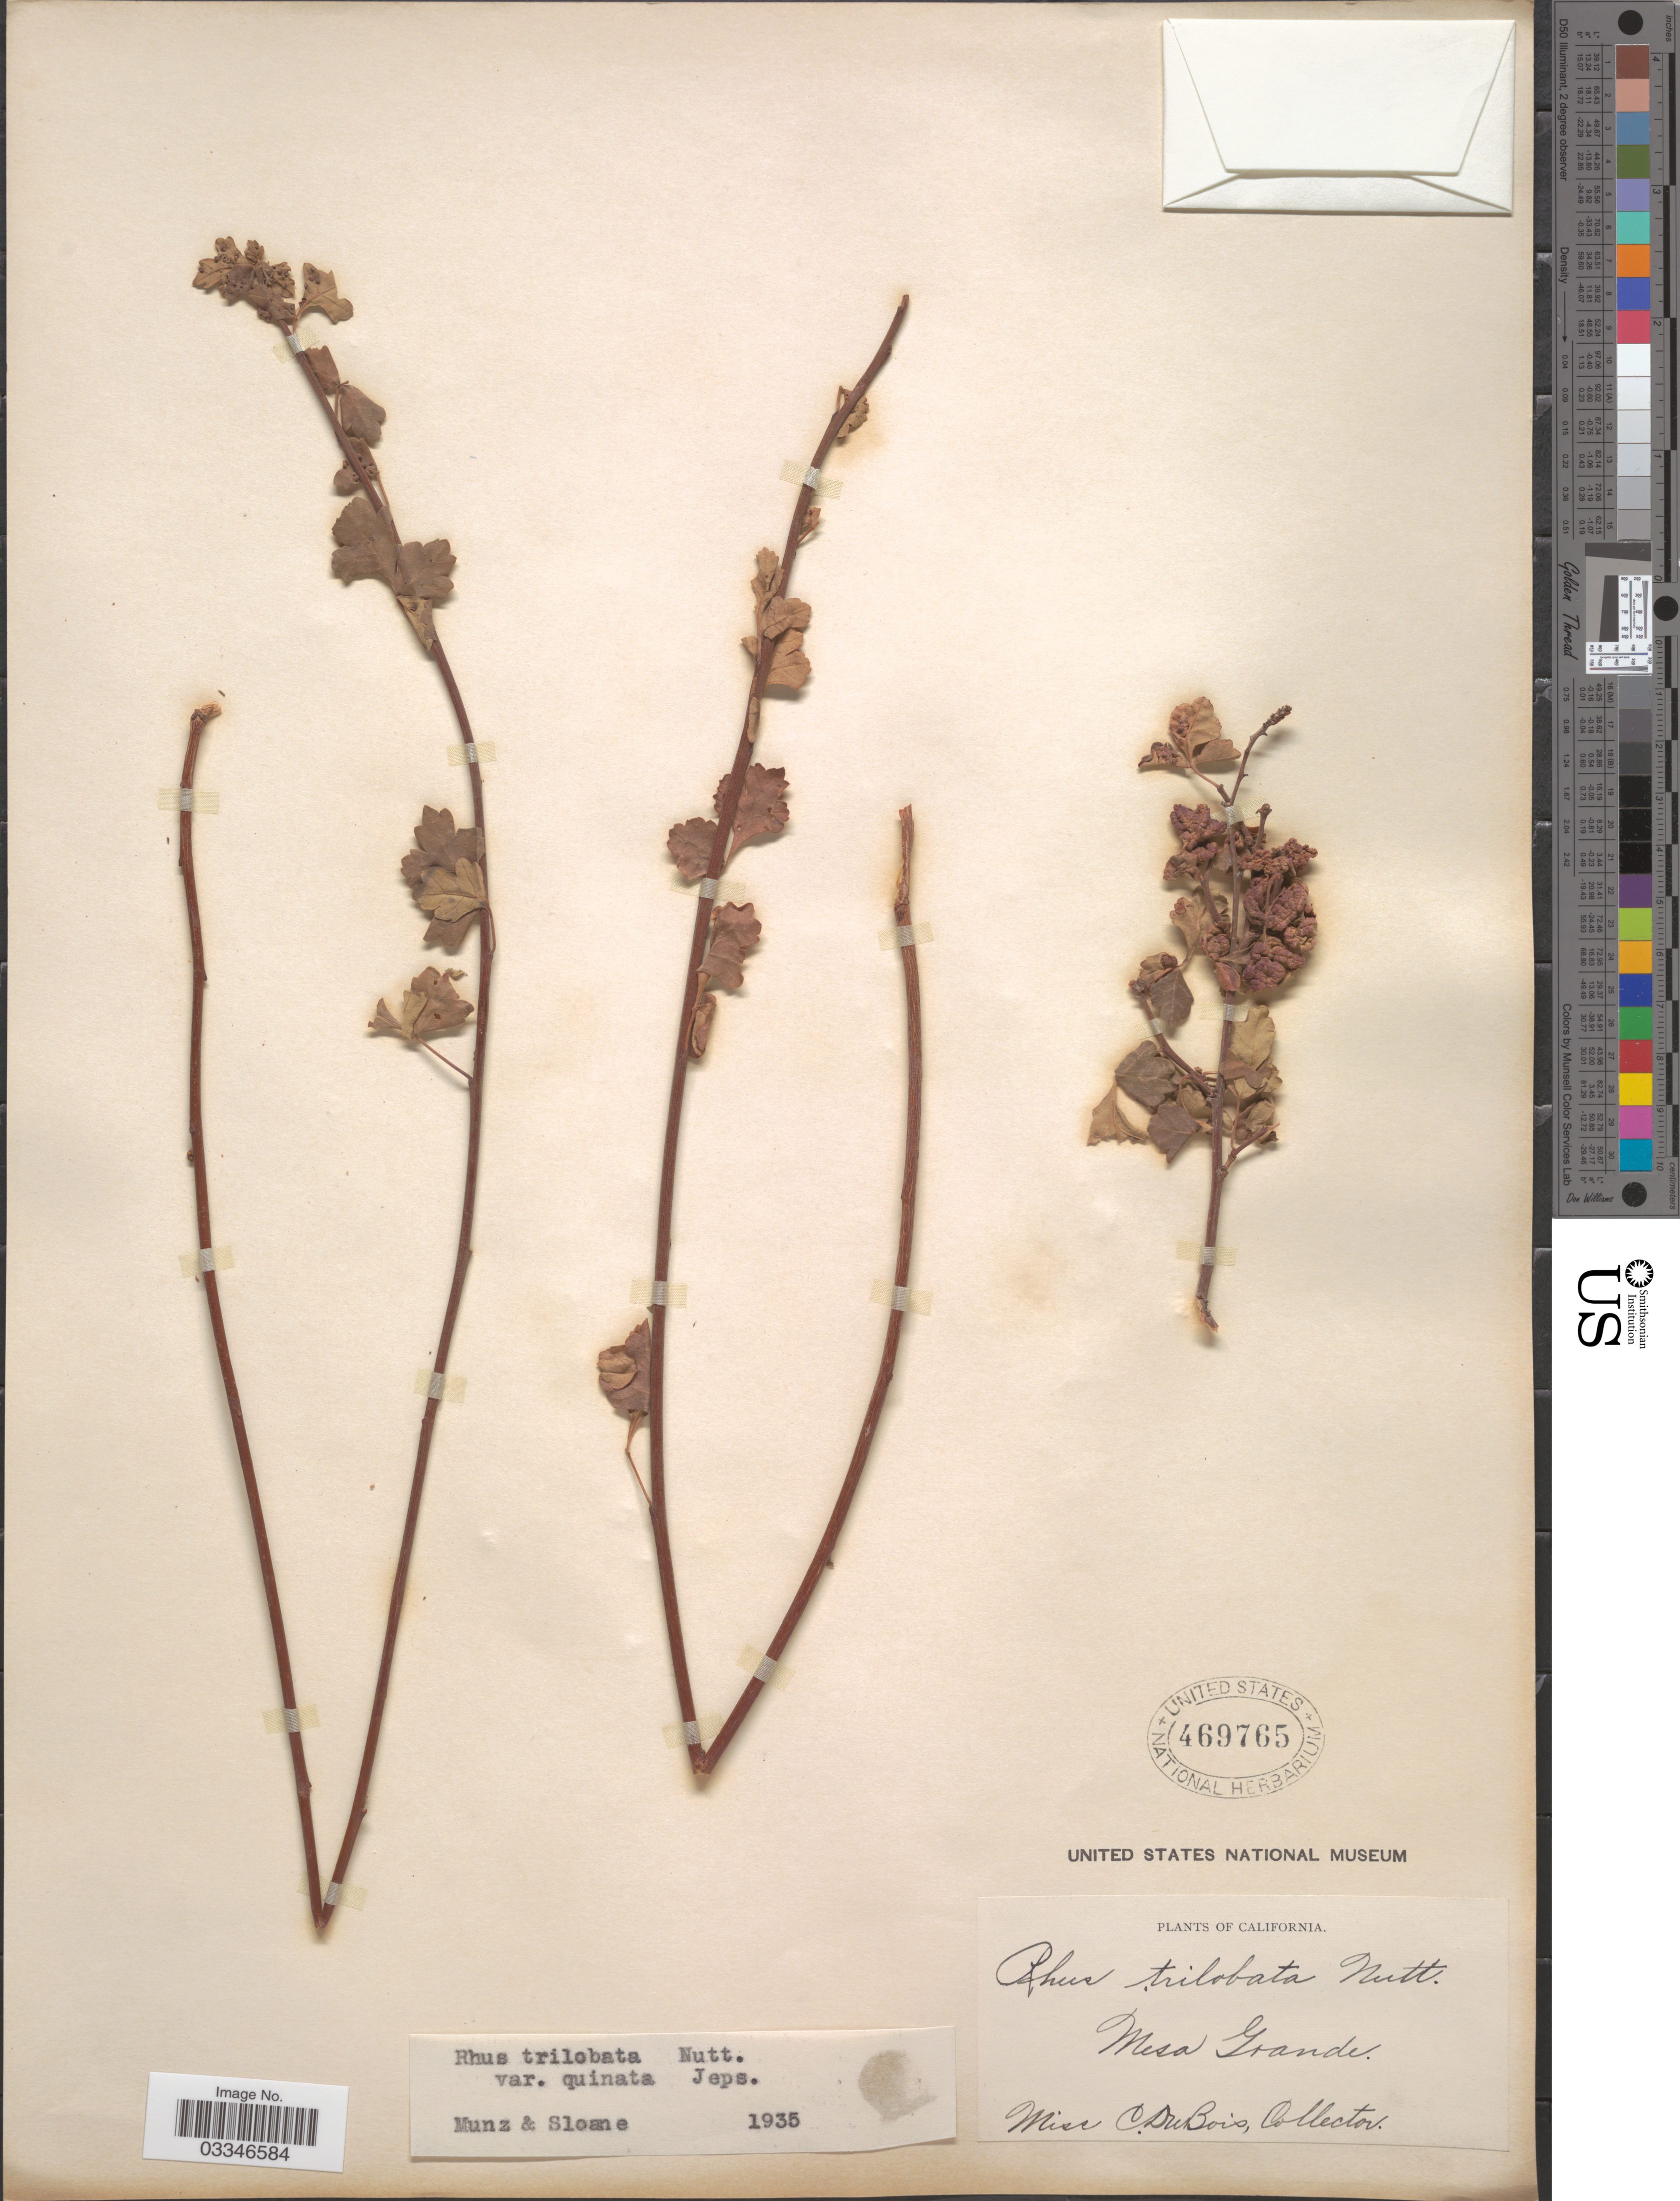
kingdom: Plantae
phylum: Tracheophyta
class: Magnoliopsida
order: Sapindales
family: Anacardiaceae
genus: Rhus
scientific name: Rhus trilobata var. quinata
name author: Jeps.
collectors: C. Dubois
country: United States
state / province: California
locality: Mesa Grande.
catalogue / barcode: US 469765